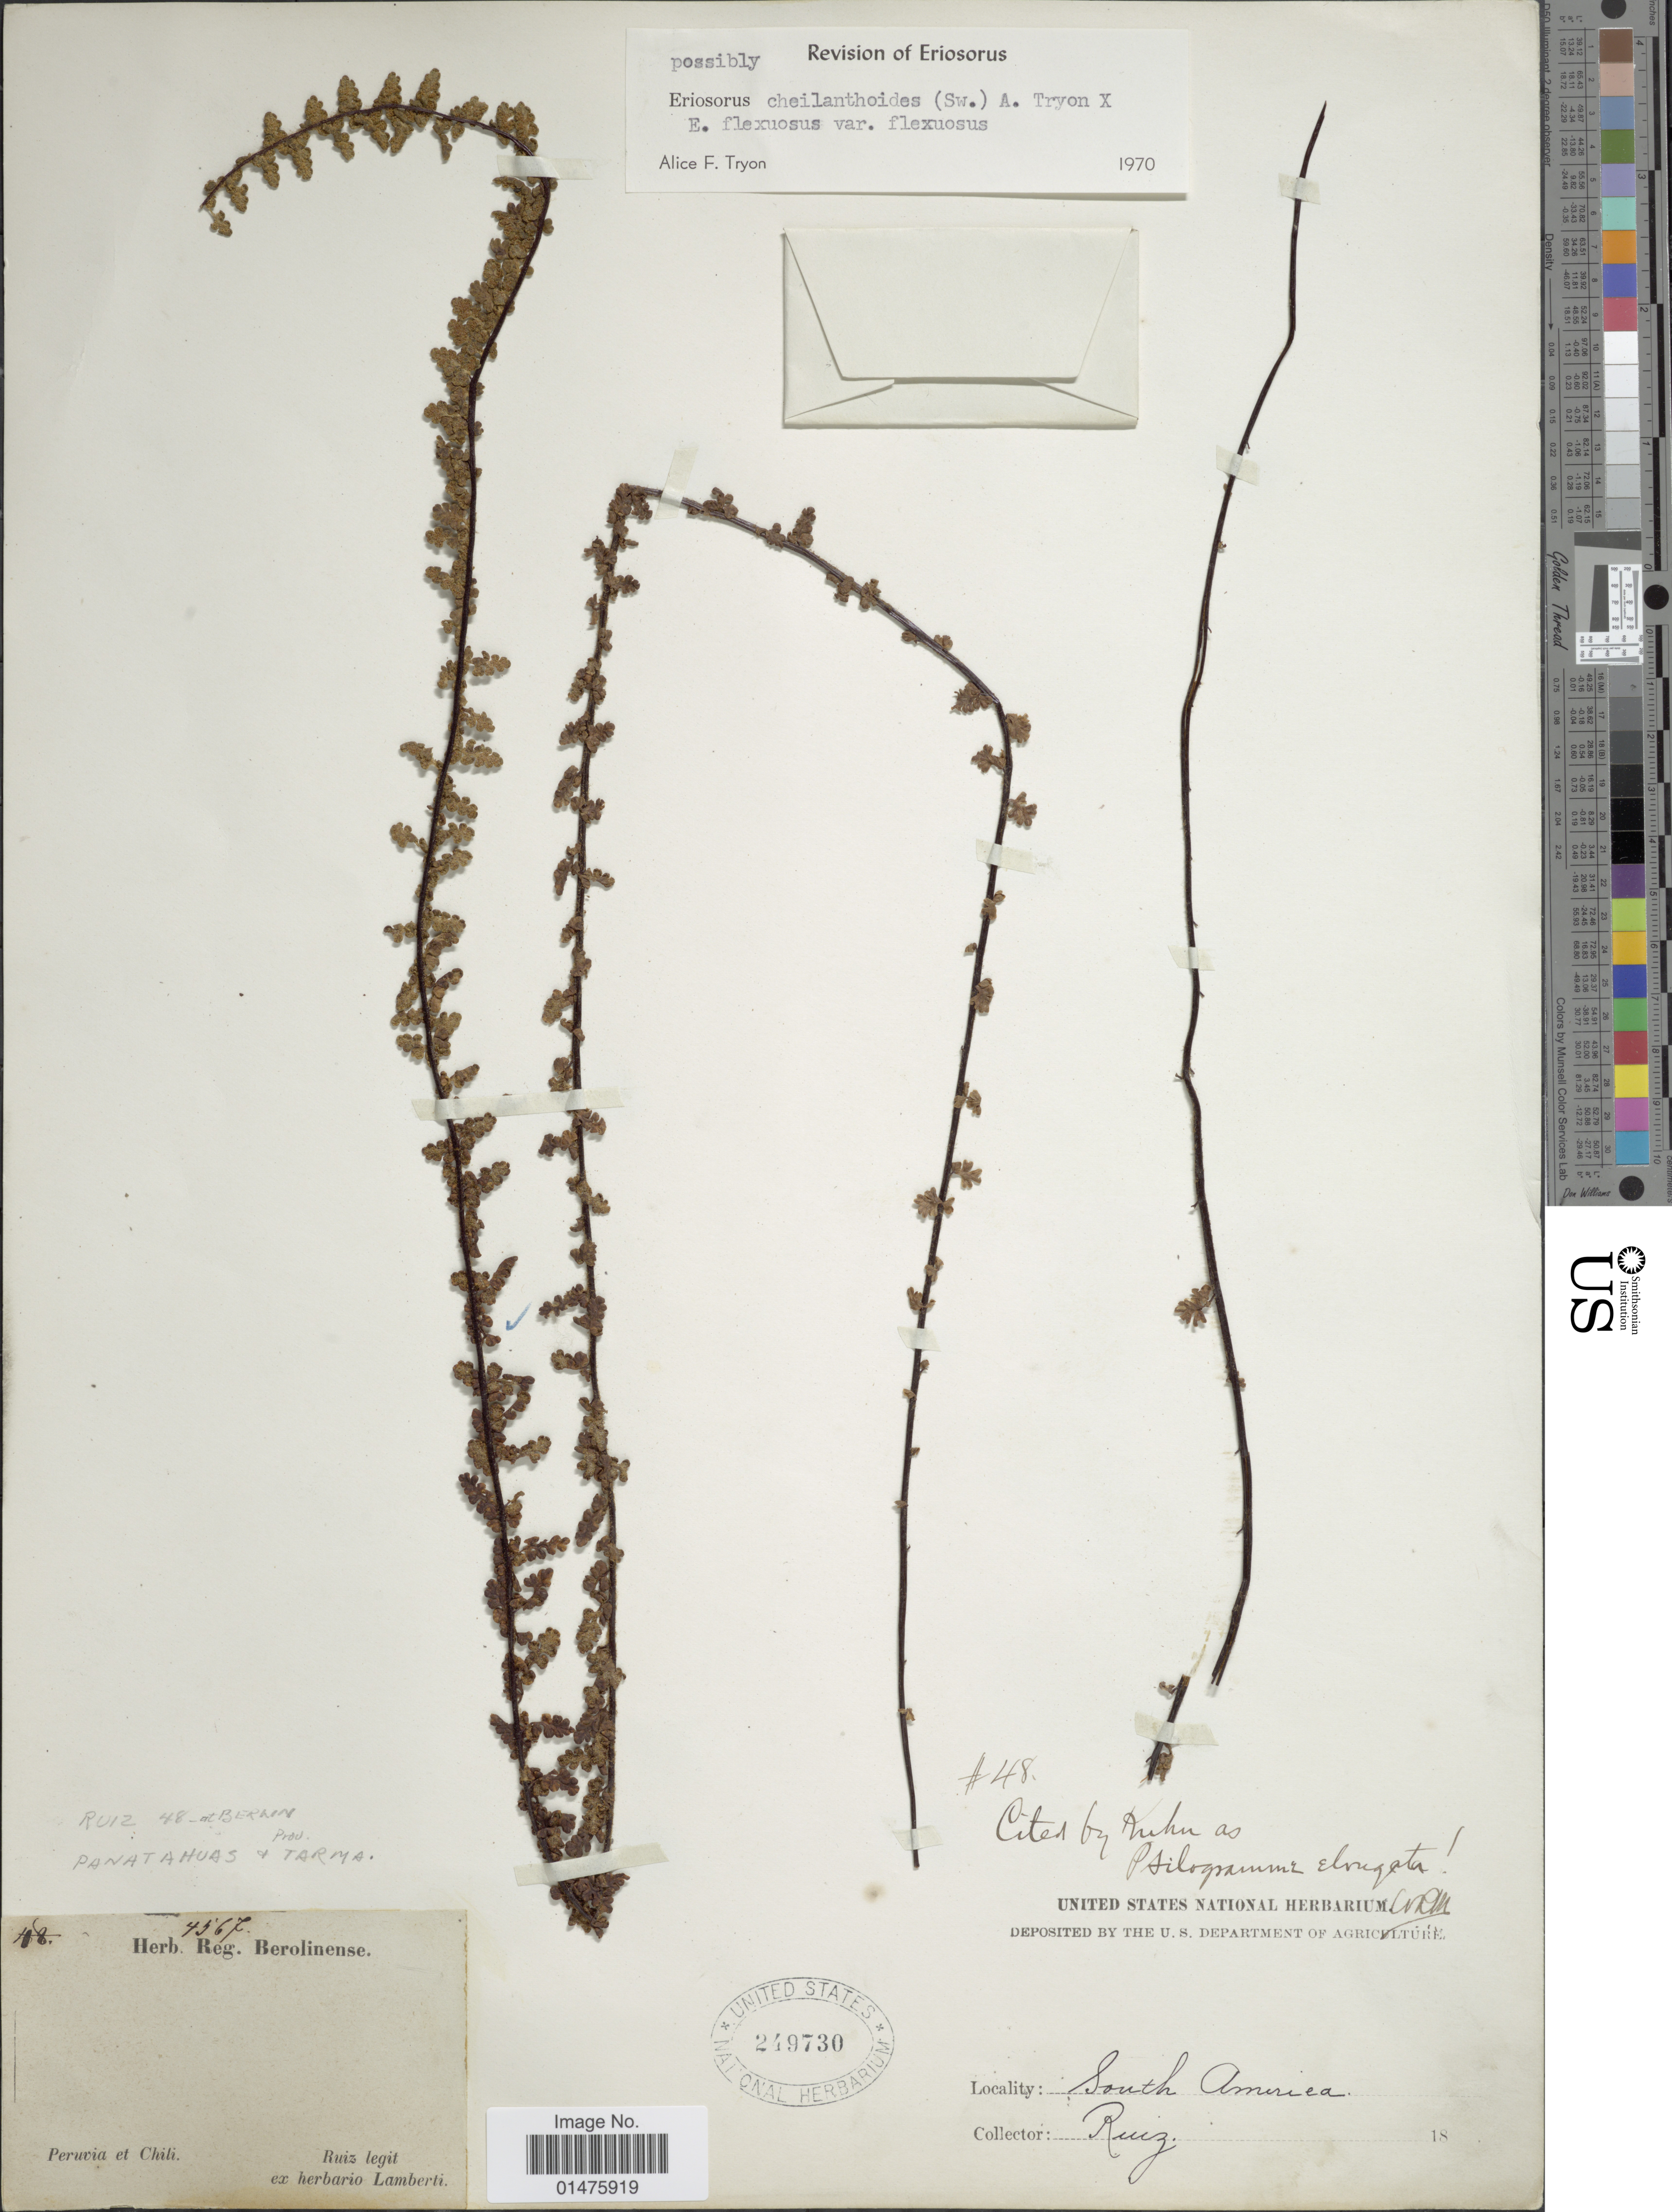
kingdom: Plantae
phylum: Tracheophyta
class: Polypodiopsida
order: Polypodiales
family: Pteridaceae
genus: Jamesonia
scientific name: Jamesonia cheilanthoides x J. flexuosa (Humb. & Bonpl.) Christenh.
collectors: Ruiz, --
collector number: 4567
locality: South America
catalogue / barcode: US 249730